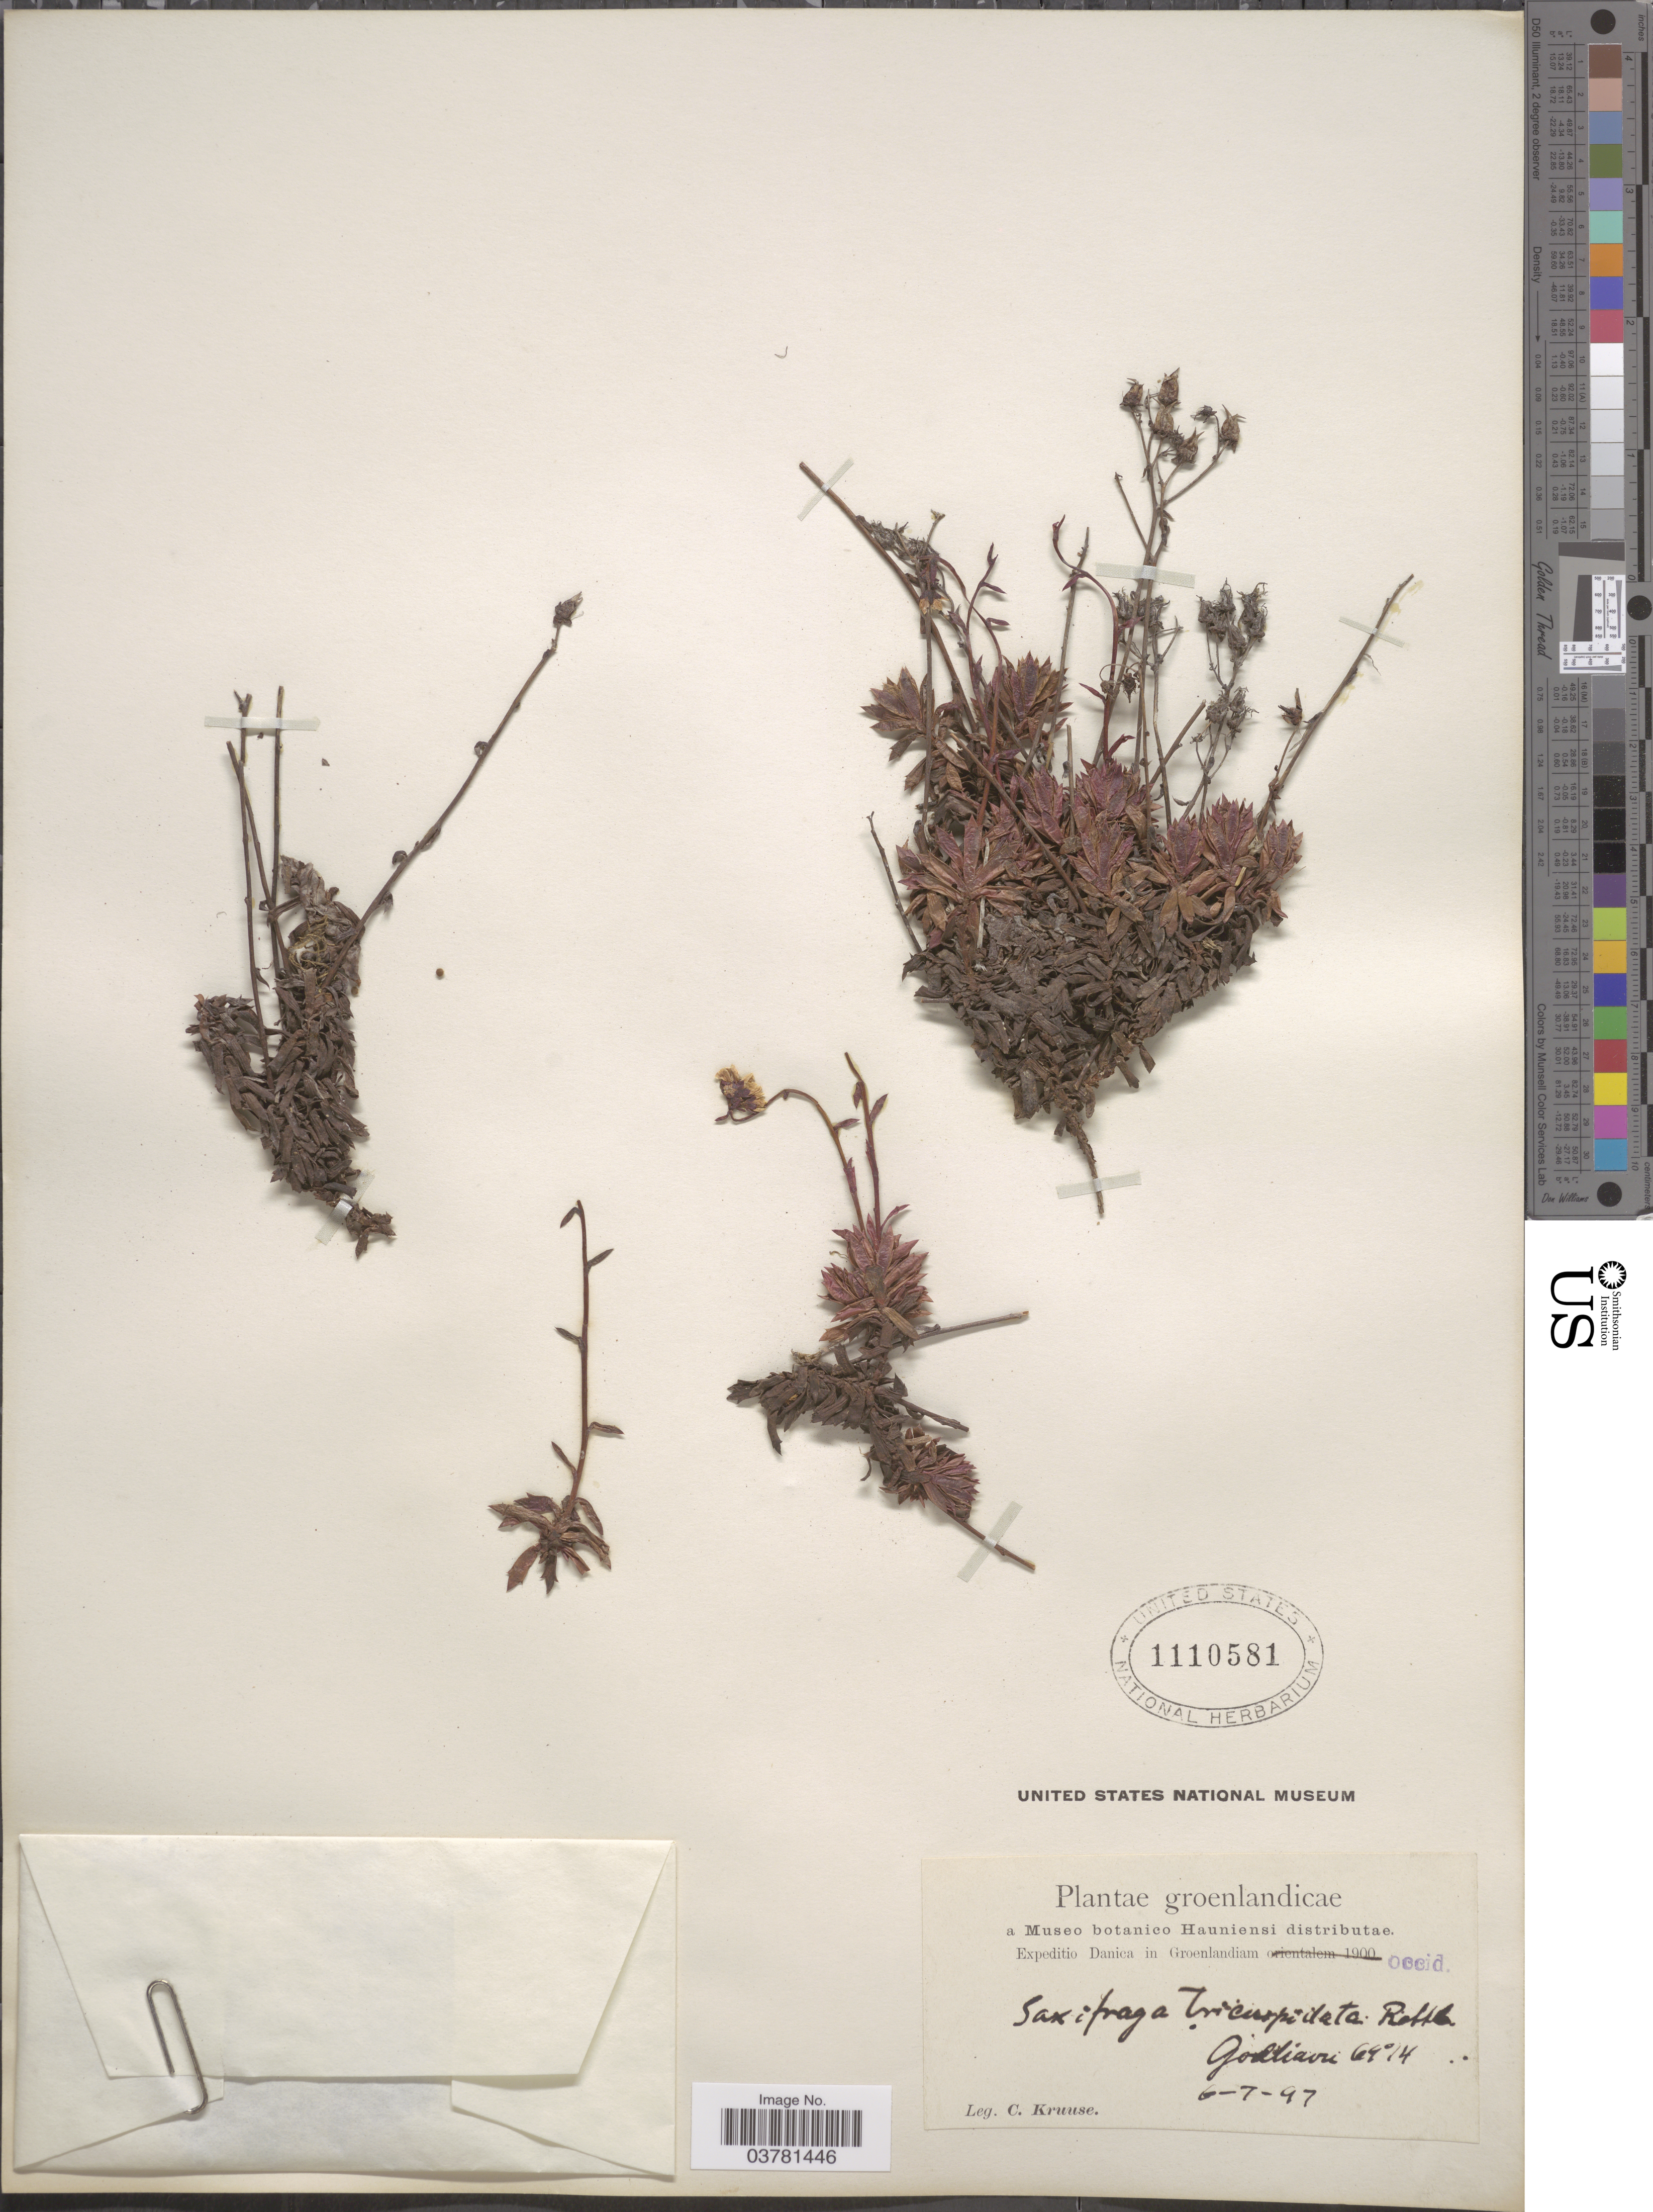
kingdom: Plantae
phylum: Tracheophyta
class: Magnoliopsida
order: Saxifragales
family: Saxifragaceae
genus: Saxifraga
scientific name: Saxifraga tricuspidata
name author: Rottb.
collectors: C. Kruuse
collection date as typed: Transcribed d/m/y: 6/7/97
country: Greenland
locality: Groenlandicae. Godhavn. Expeditio Danica in Groenlandiam occid.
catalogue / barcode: US 1110581